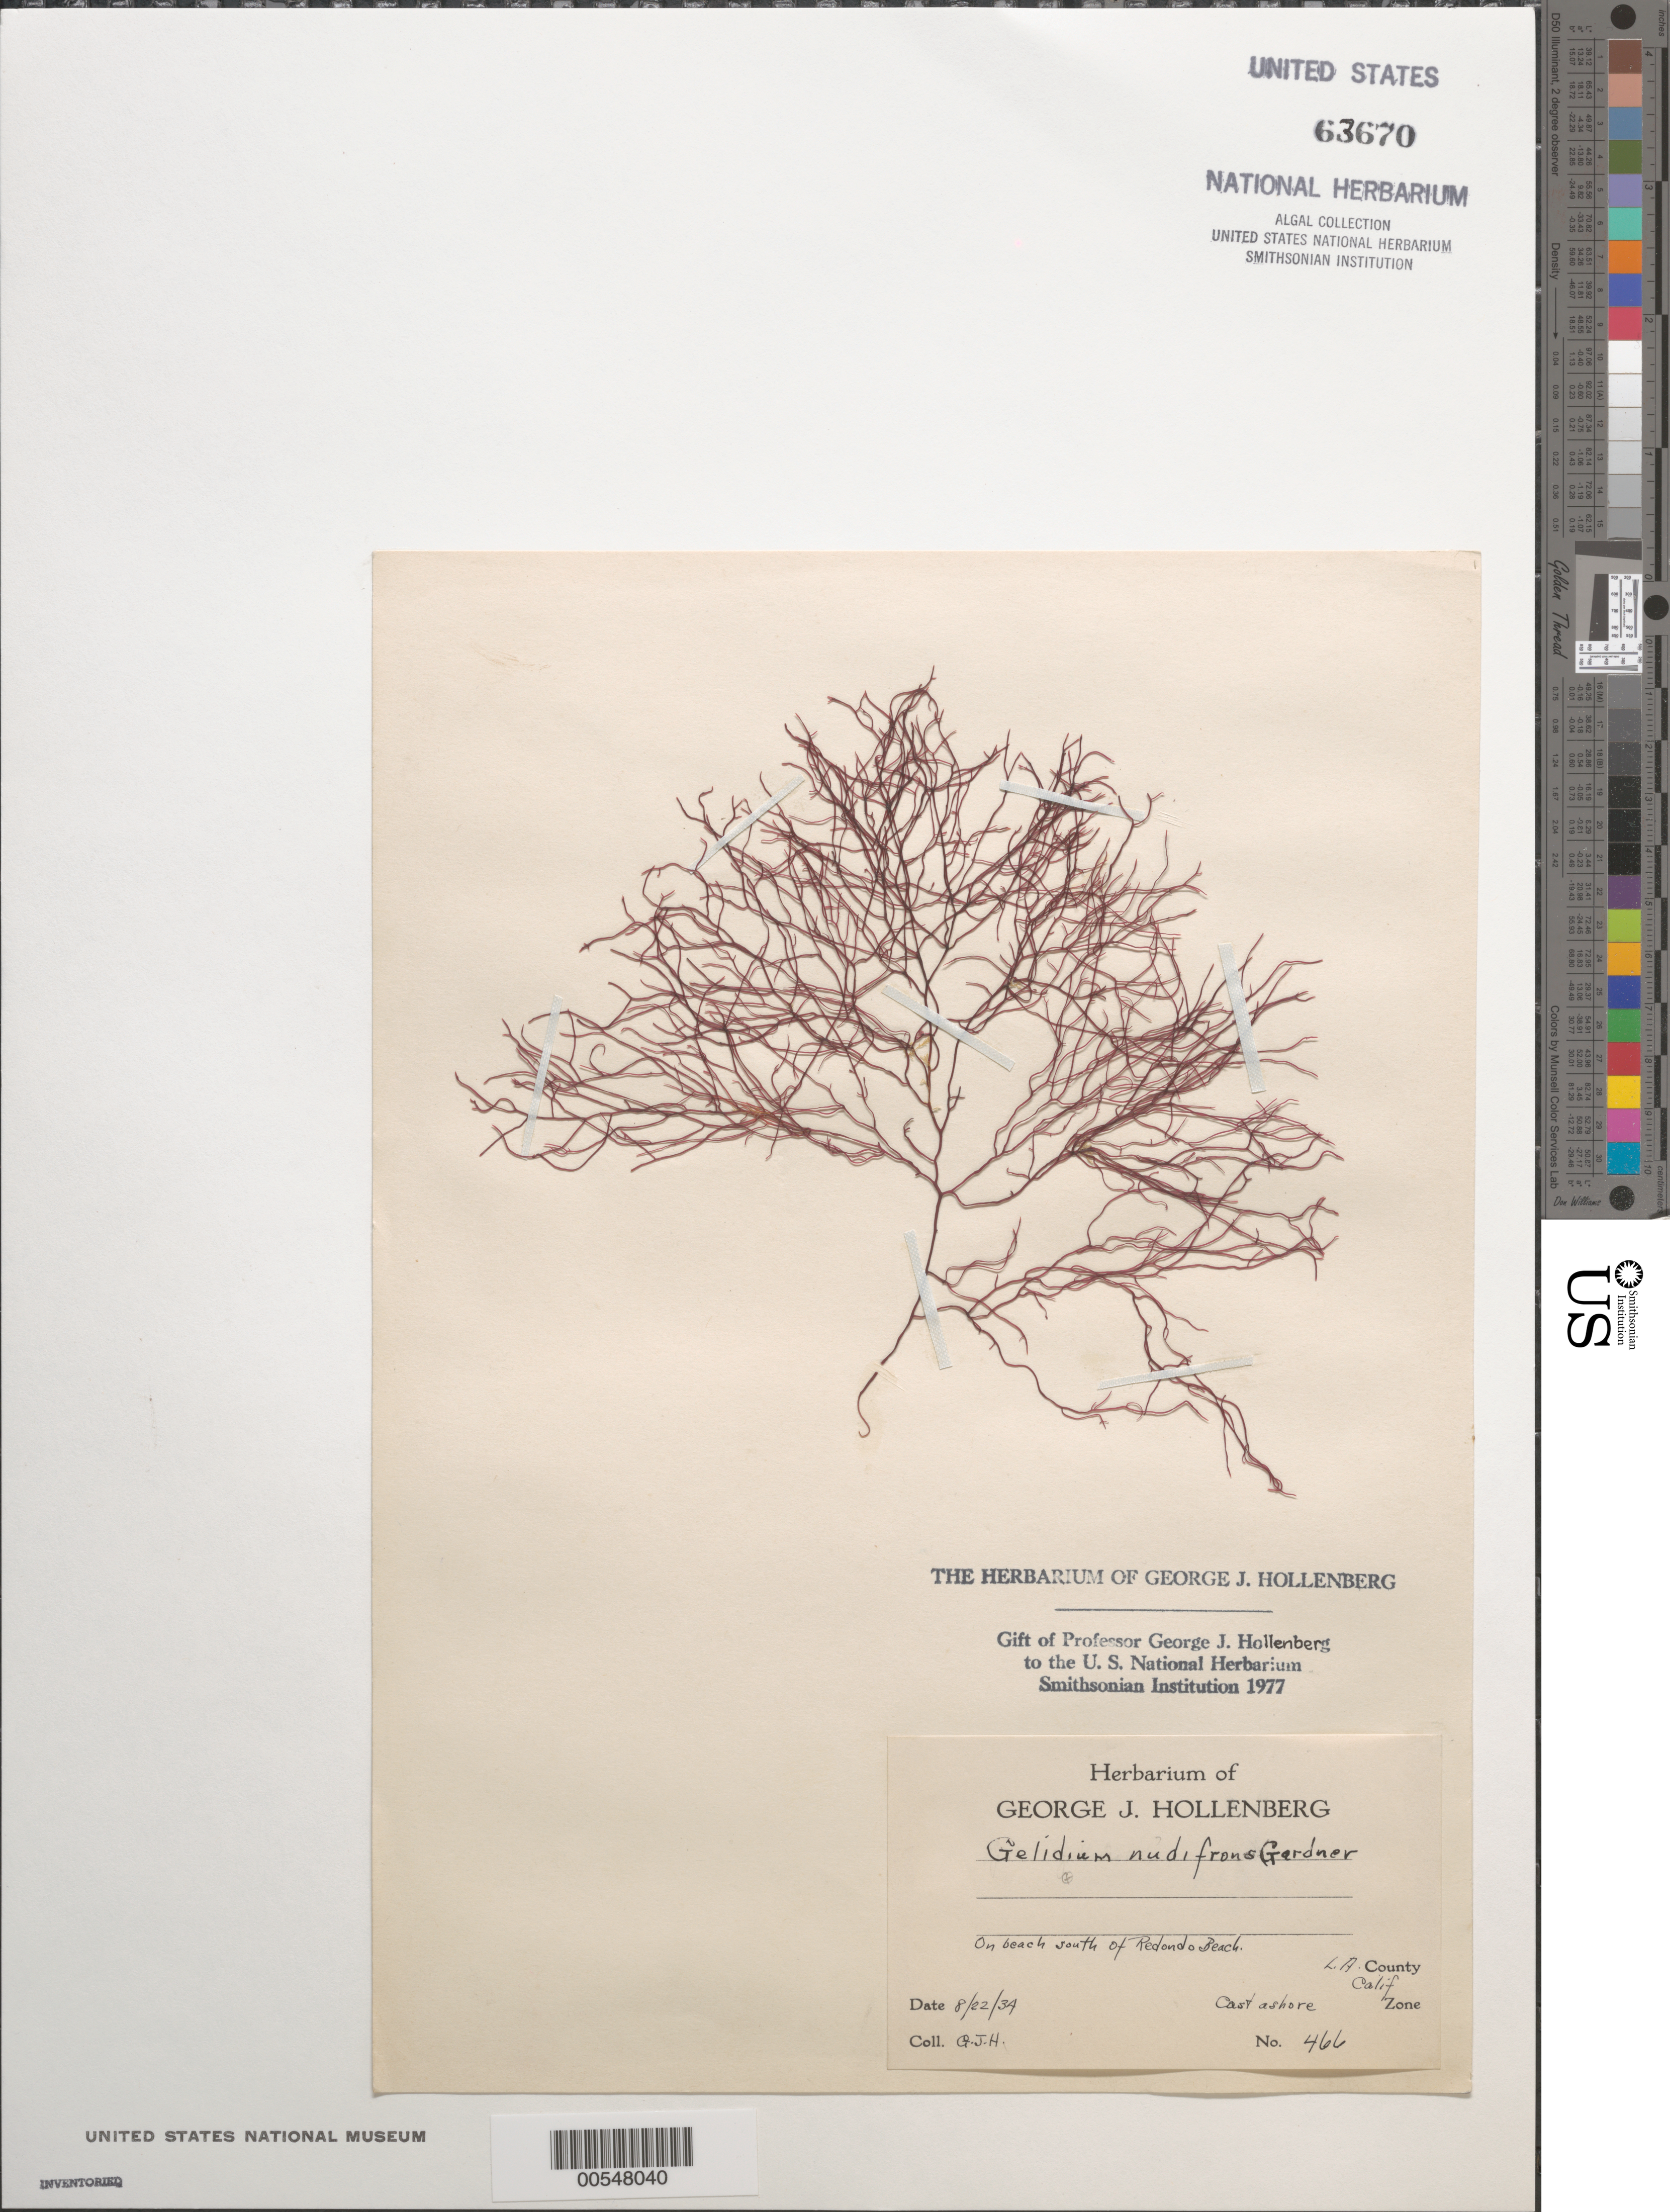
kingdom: Plantae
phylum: Rhodophyta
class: Florideophyceae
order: Gelidiales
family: Gelidiaceae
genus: Gelidium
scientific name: Gelidium nudifrons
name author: N.L. Gardner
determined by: Hollenberg, George J.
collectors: G. Hollenberg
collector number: GJH 466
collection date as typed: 22 Aug 1934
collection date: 1934-08-22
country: United States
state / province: California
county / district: Los Angeles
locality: South of Redondo Beach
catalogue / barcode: US 63670